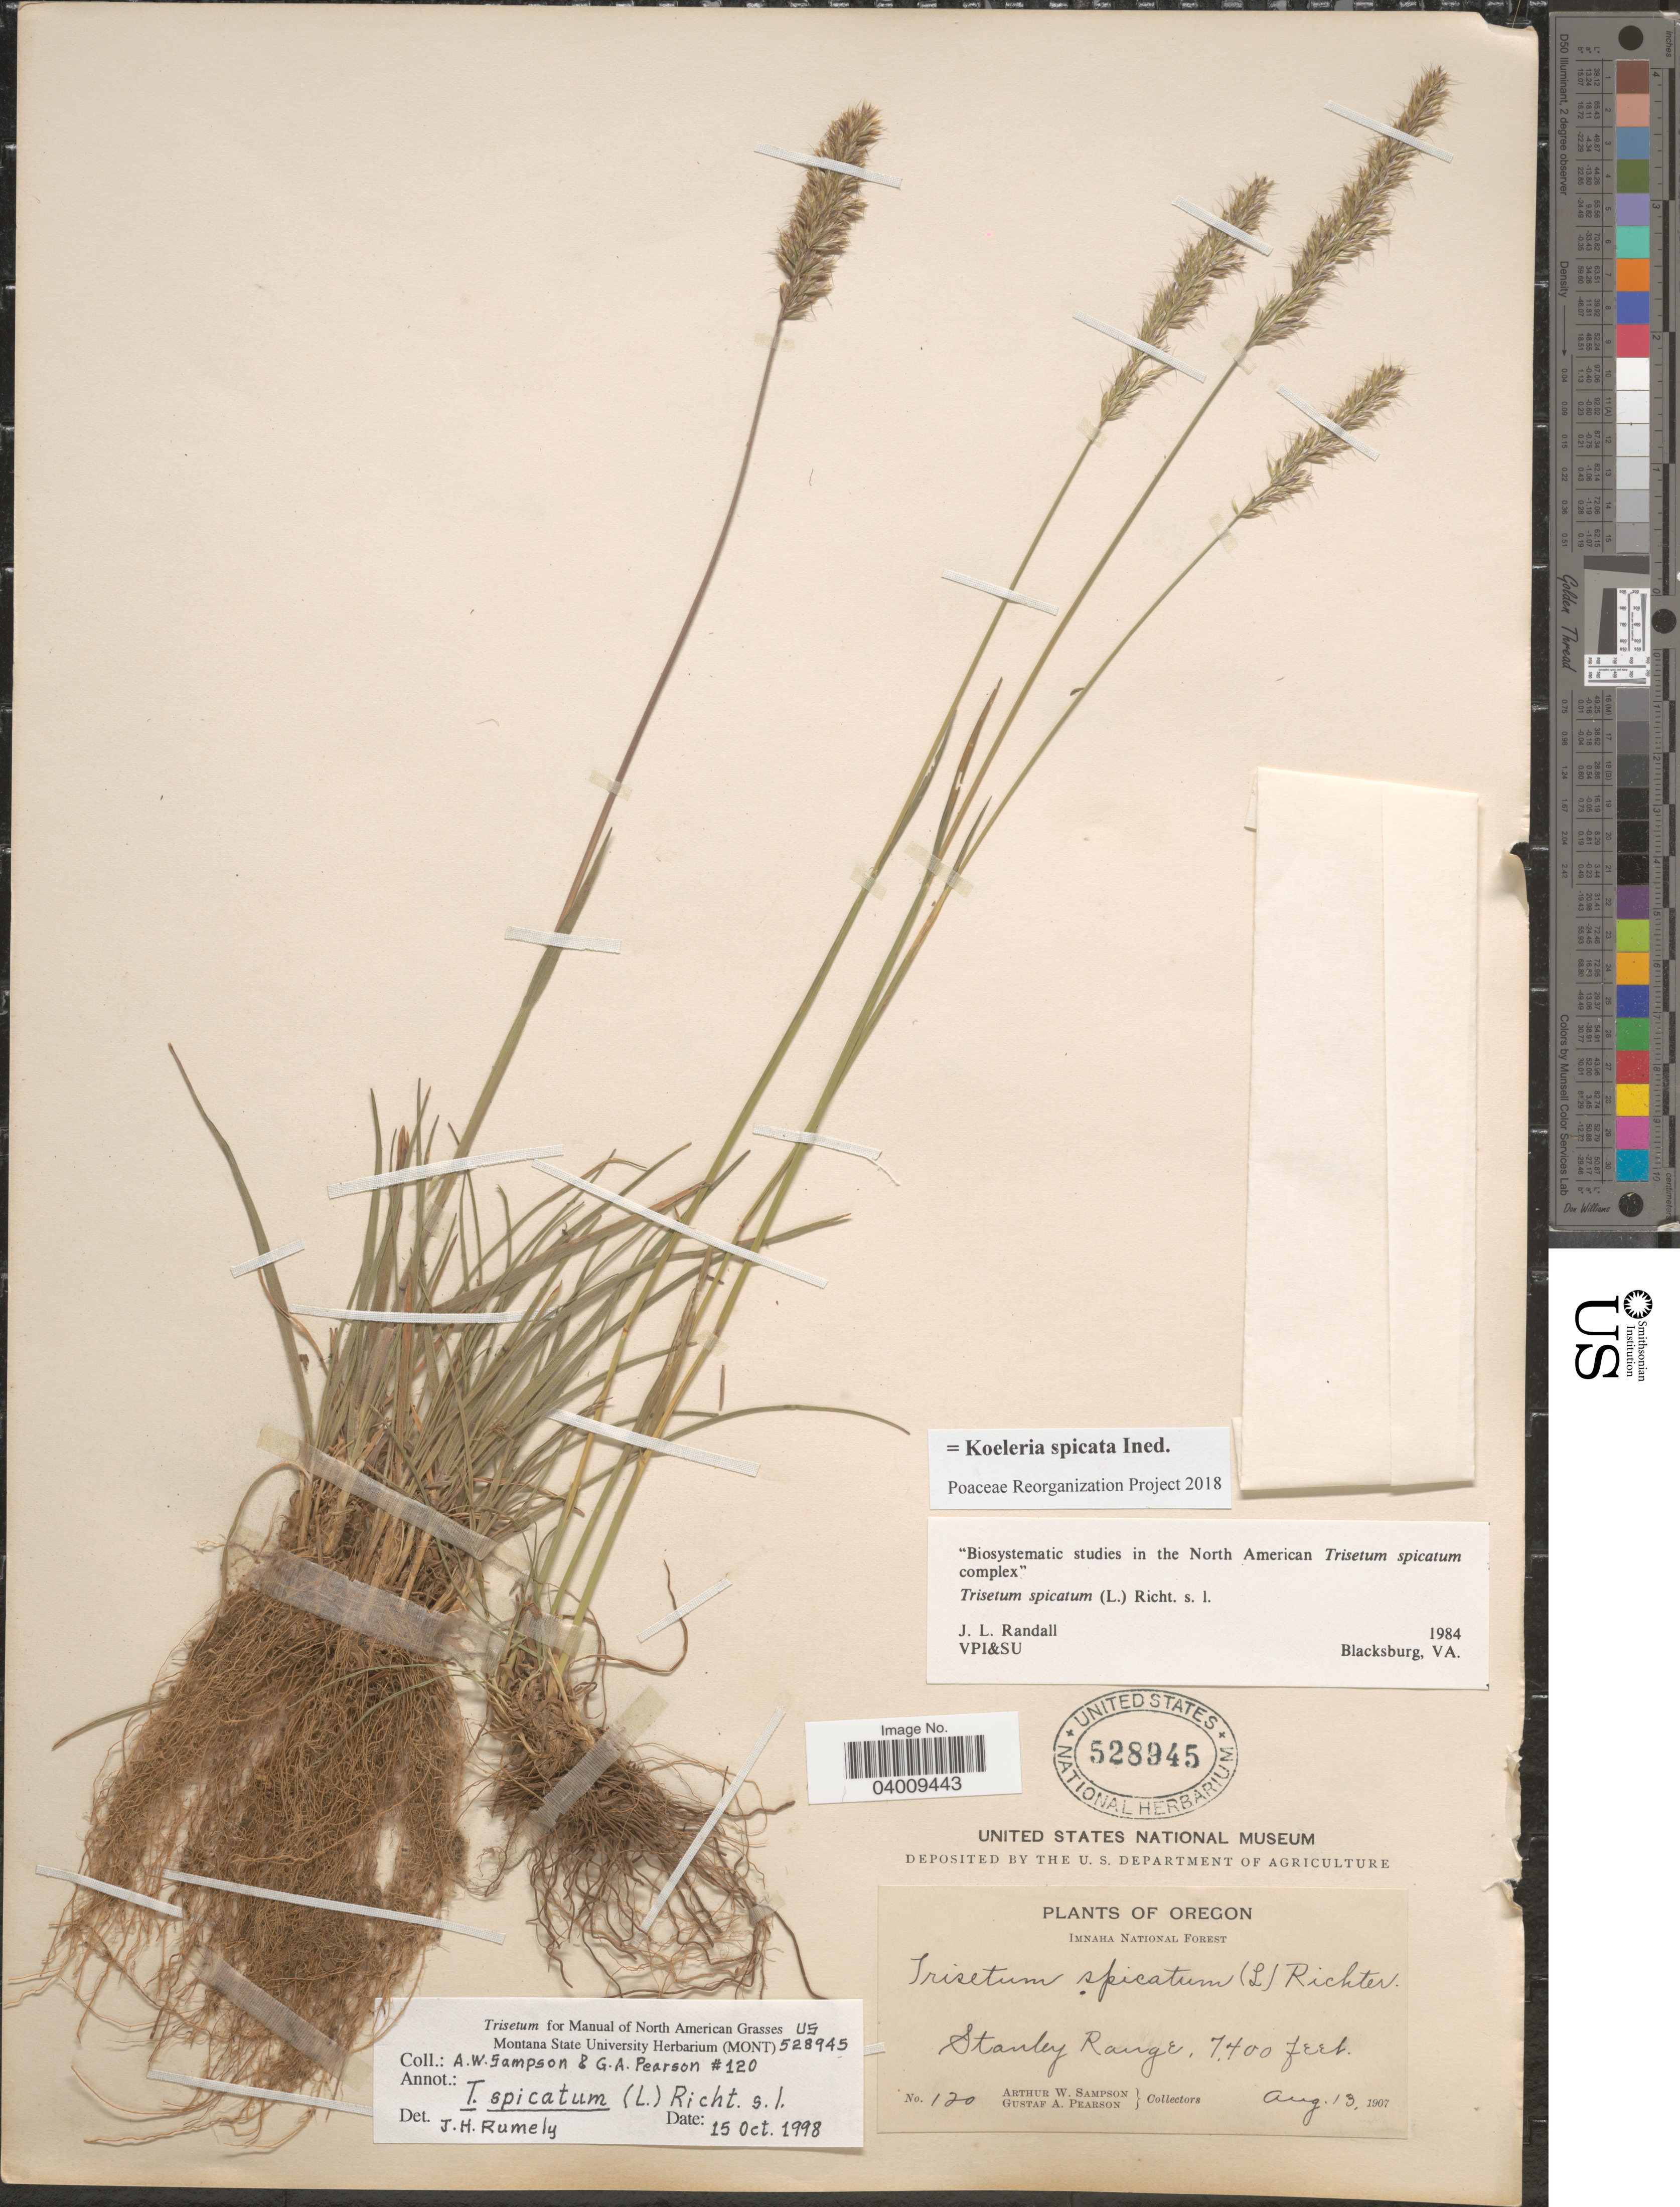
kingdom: Plantae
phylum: Tracheophyta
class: Liliopsida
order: Poales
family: Poaceae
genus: Koeleria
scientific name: Koeleria spicata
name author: (L.) Barberá et al.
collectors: A. Sampson & G. Pearson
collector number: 120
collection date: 1907-08-13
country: United States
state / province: Oregon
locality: Imnaha National Forest. Stanley Range.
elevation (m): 2256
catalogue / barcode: US 528945